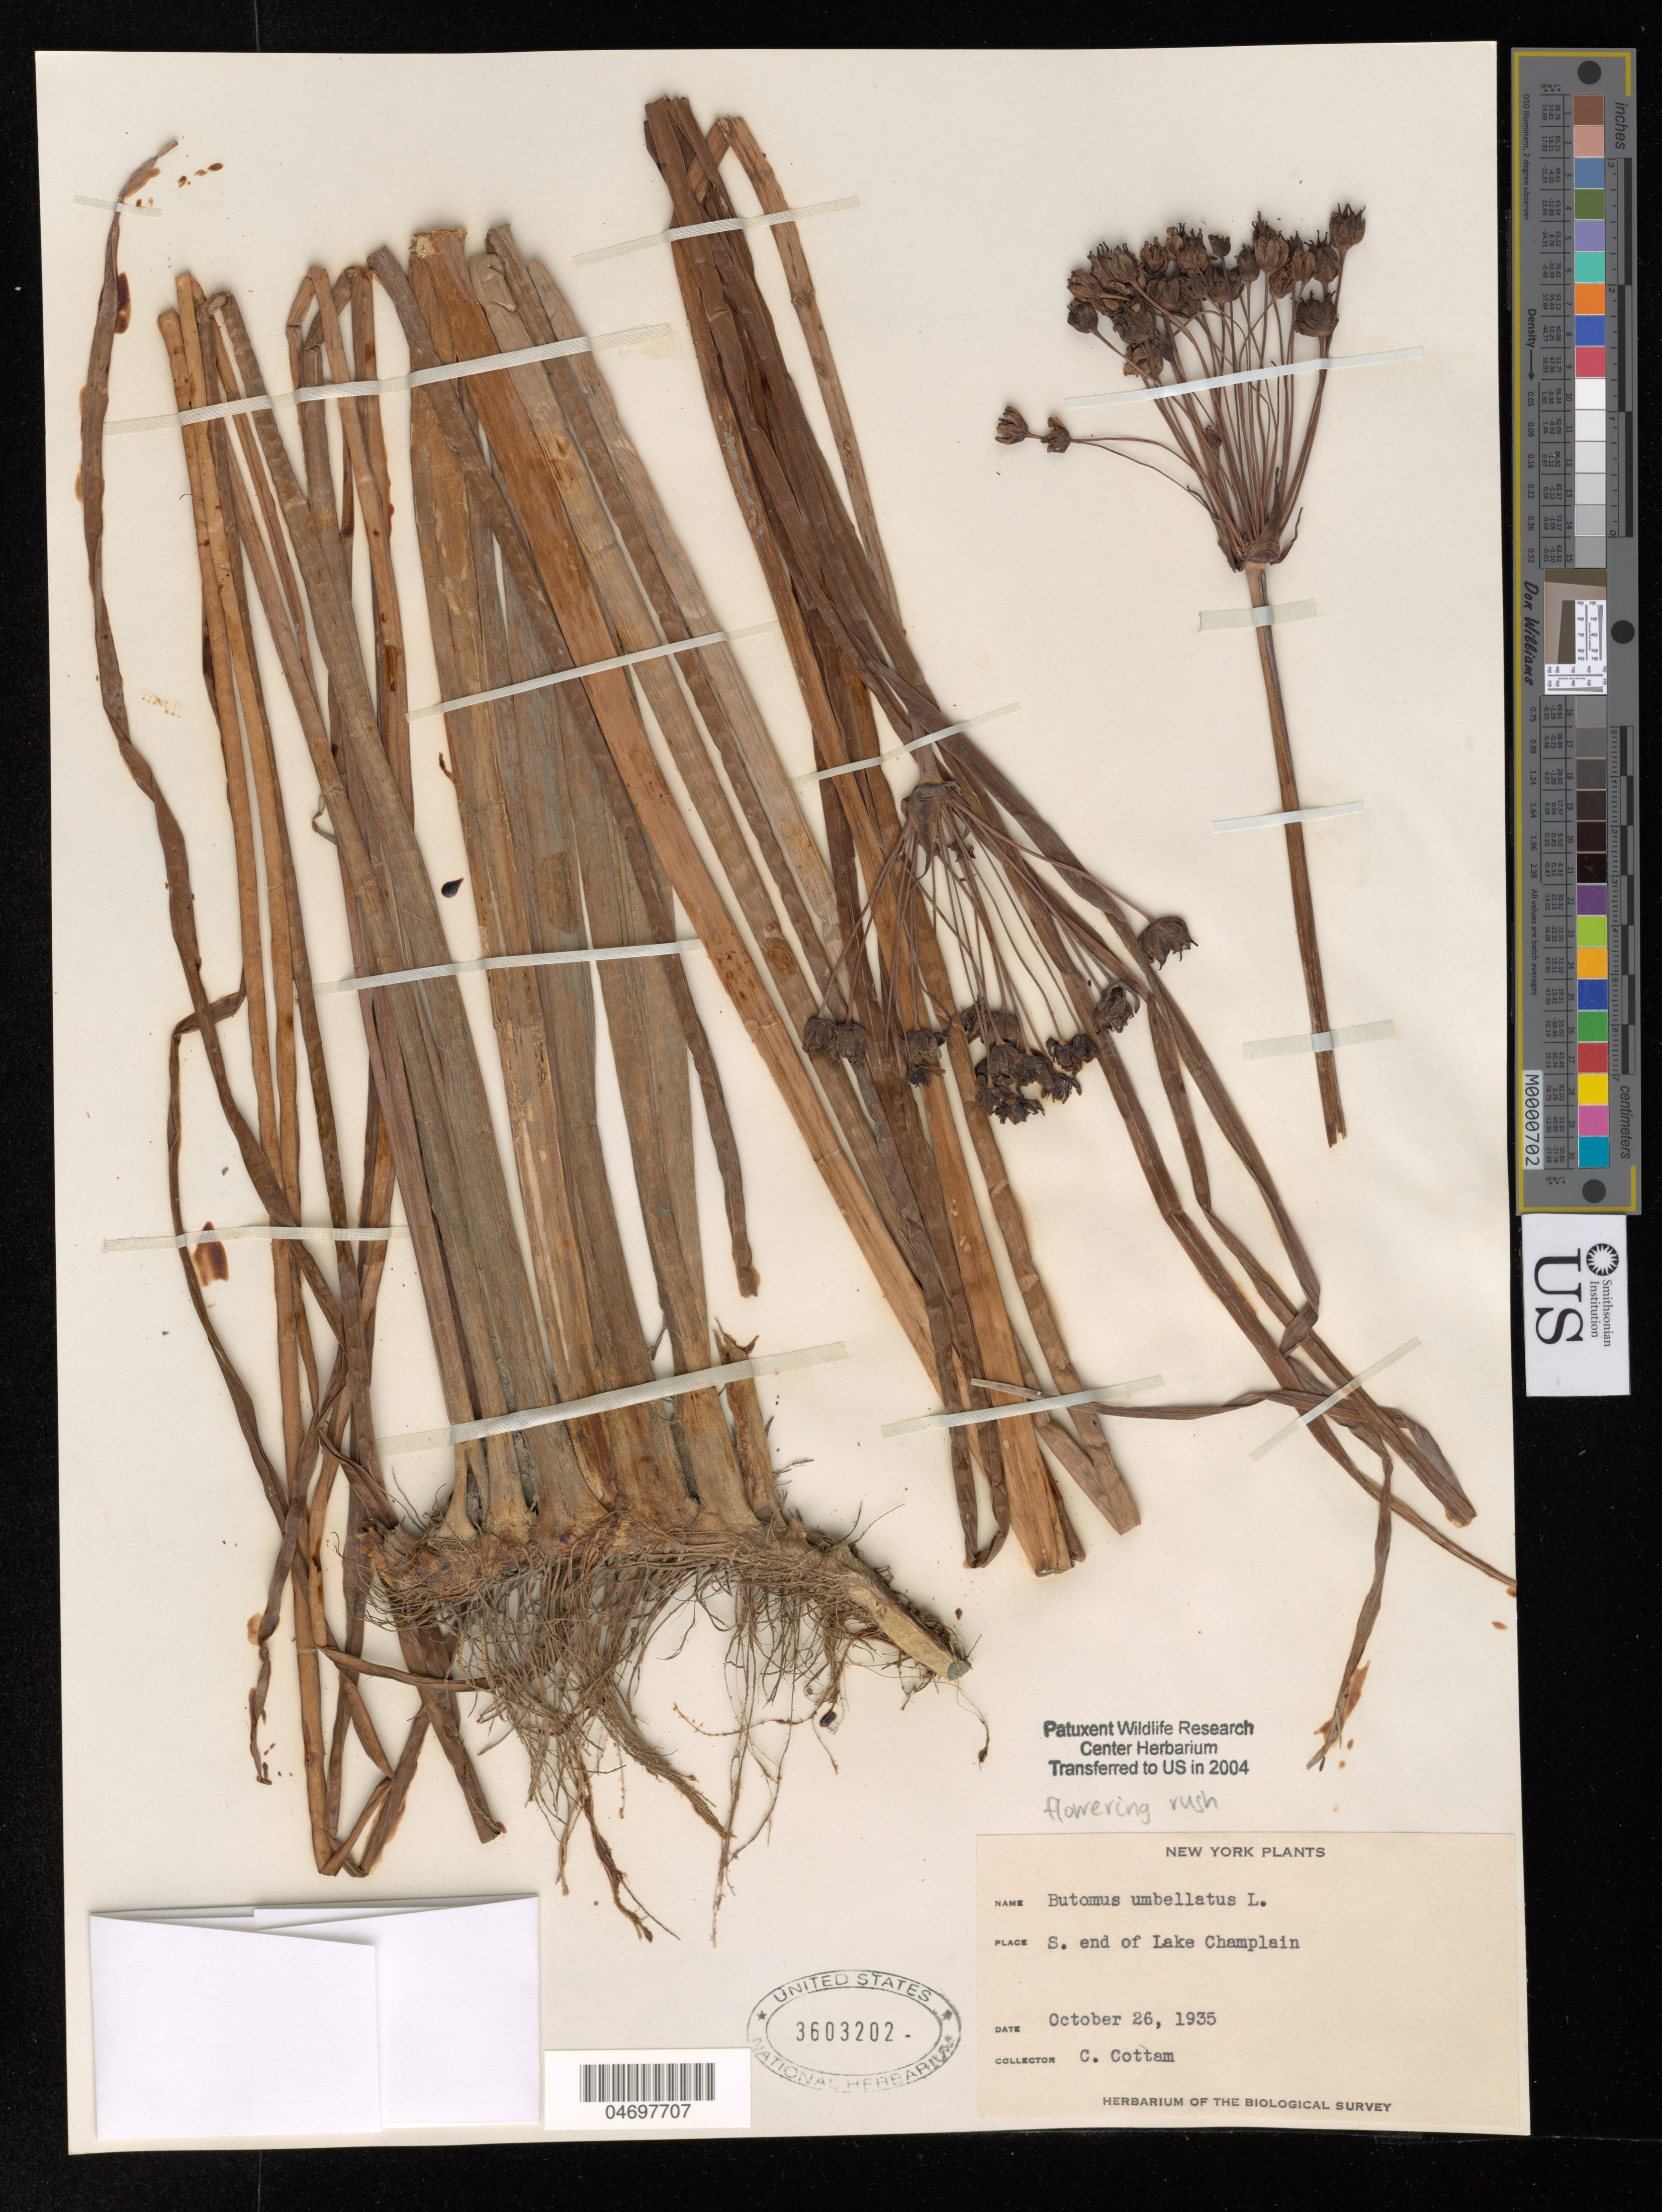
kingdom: Plantae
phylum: Tracheophyta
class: Liliopsida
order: Alismatales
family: Butomaceae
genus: Butomus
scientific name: Butomus umbellatus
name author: L.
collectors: C. Cottam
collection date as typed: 26 Oct 1935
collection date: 1935-10-26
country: United States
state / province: New York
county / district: Clinton Co.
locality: S end of Lake Champlain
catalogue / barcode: US 3603202